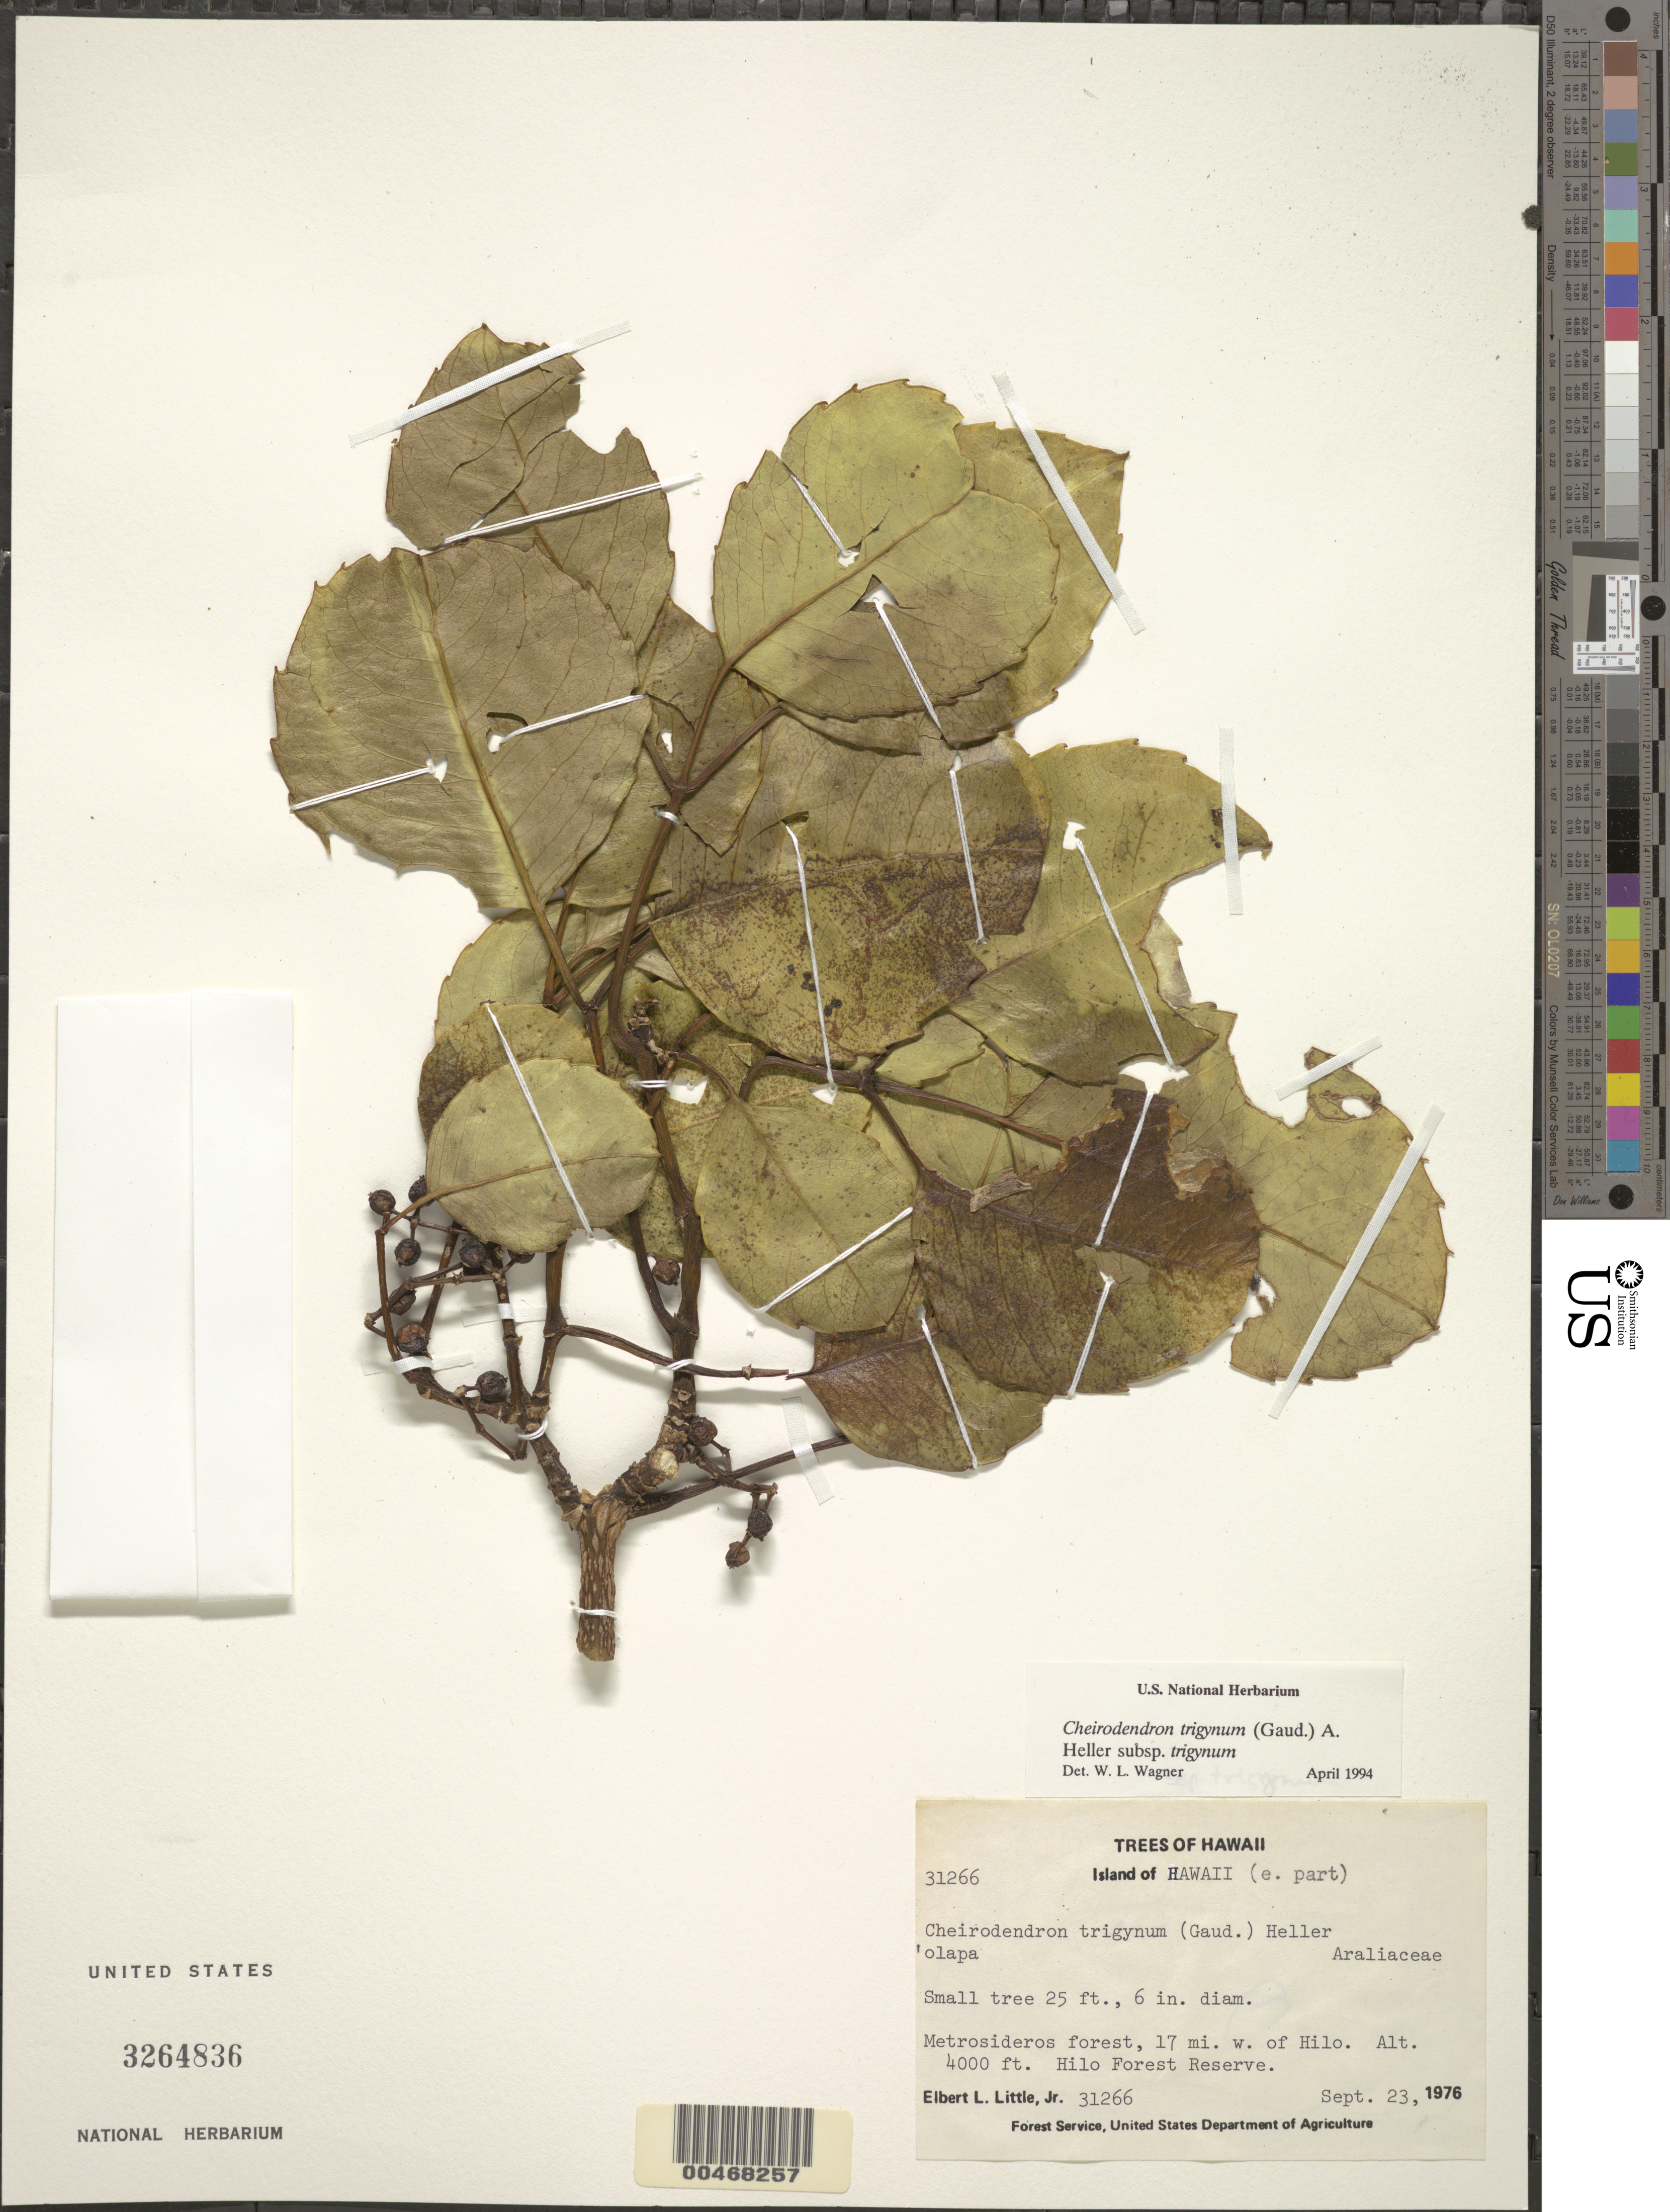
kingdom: Plantae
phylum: Tracheophyta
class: Magnoliopsida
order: Apiales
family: Araliaceae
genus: Cheirodendron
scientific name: Cheirodendron trigynum subsp. trigynum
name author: (Gaudich.) A. Heller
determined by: Wagner, W. L., (BOT), Smithsonian Institution - National Museum of Natural History (UNITED STATES)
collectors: E. L. Little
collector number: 31266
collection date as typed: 23 Sep 1976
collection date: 1976-09-23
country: United States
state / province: Hawaii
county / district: Hawaii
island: Hawaii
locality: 17 mi W of Hilo, Hilo Forest Reserve, E part of Hawaii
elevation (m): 1219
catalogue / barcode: US 3264836